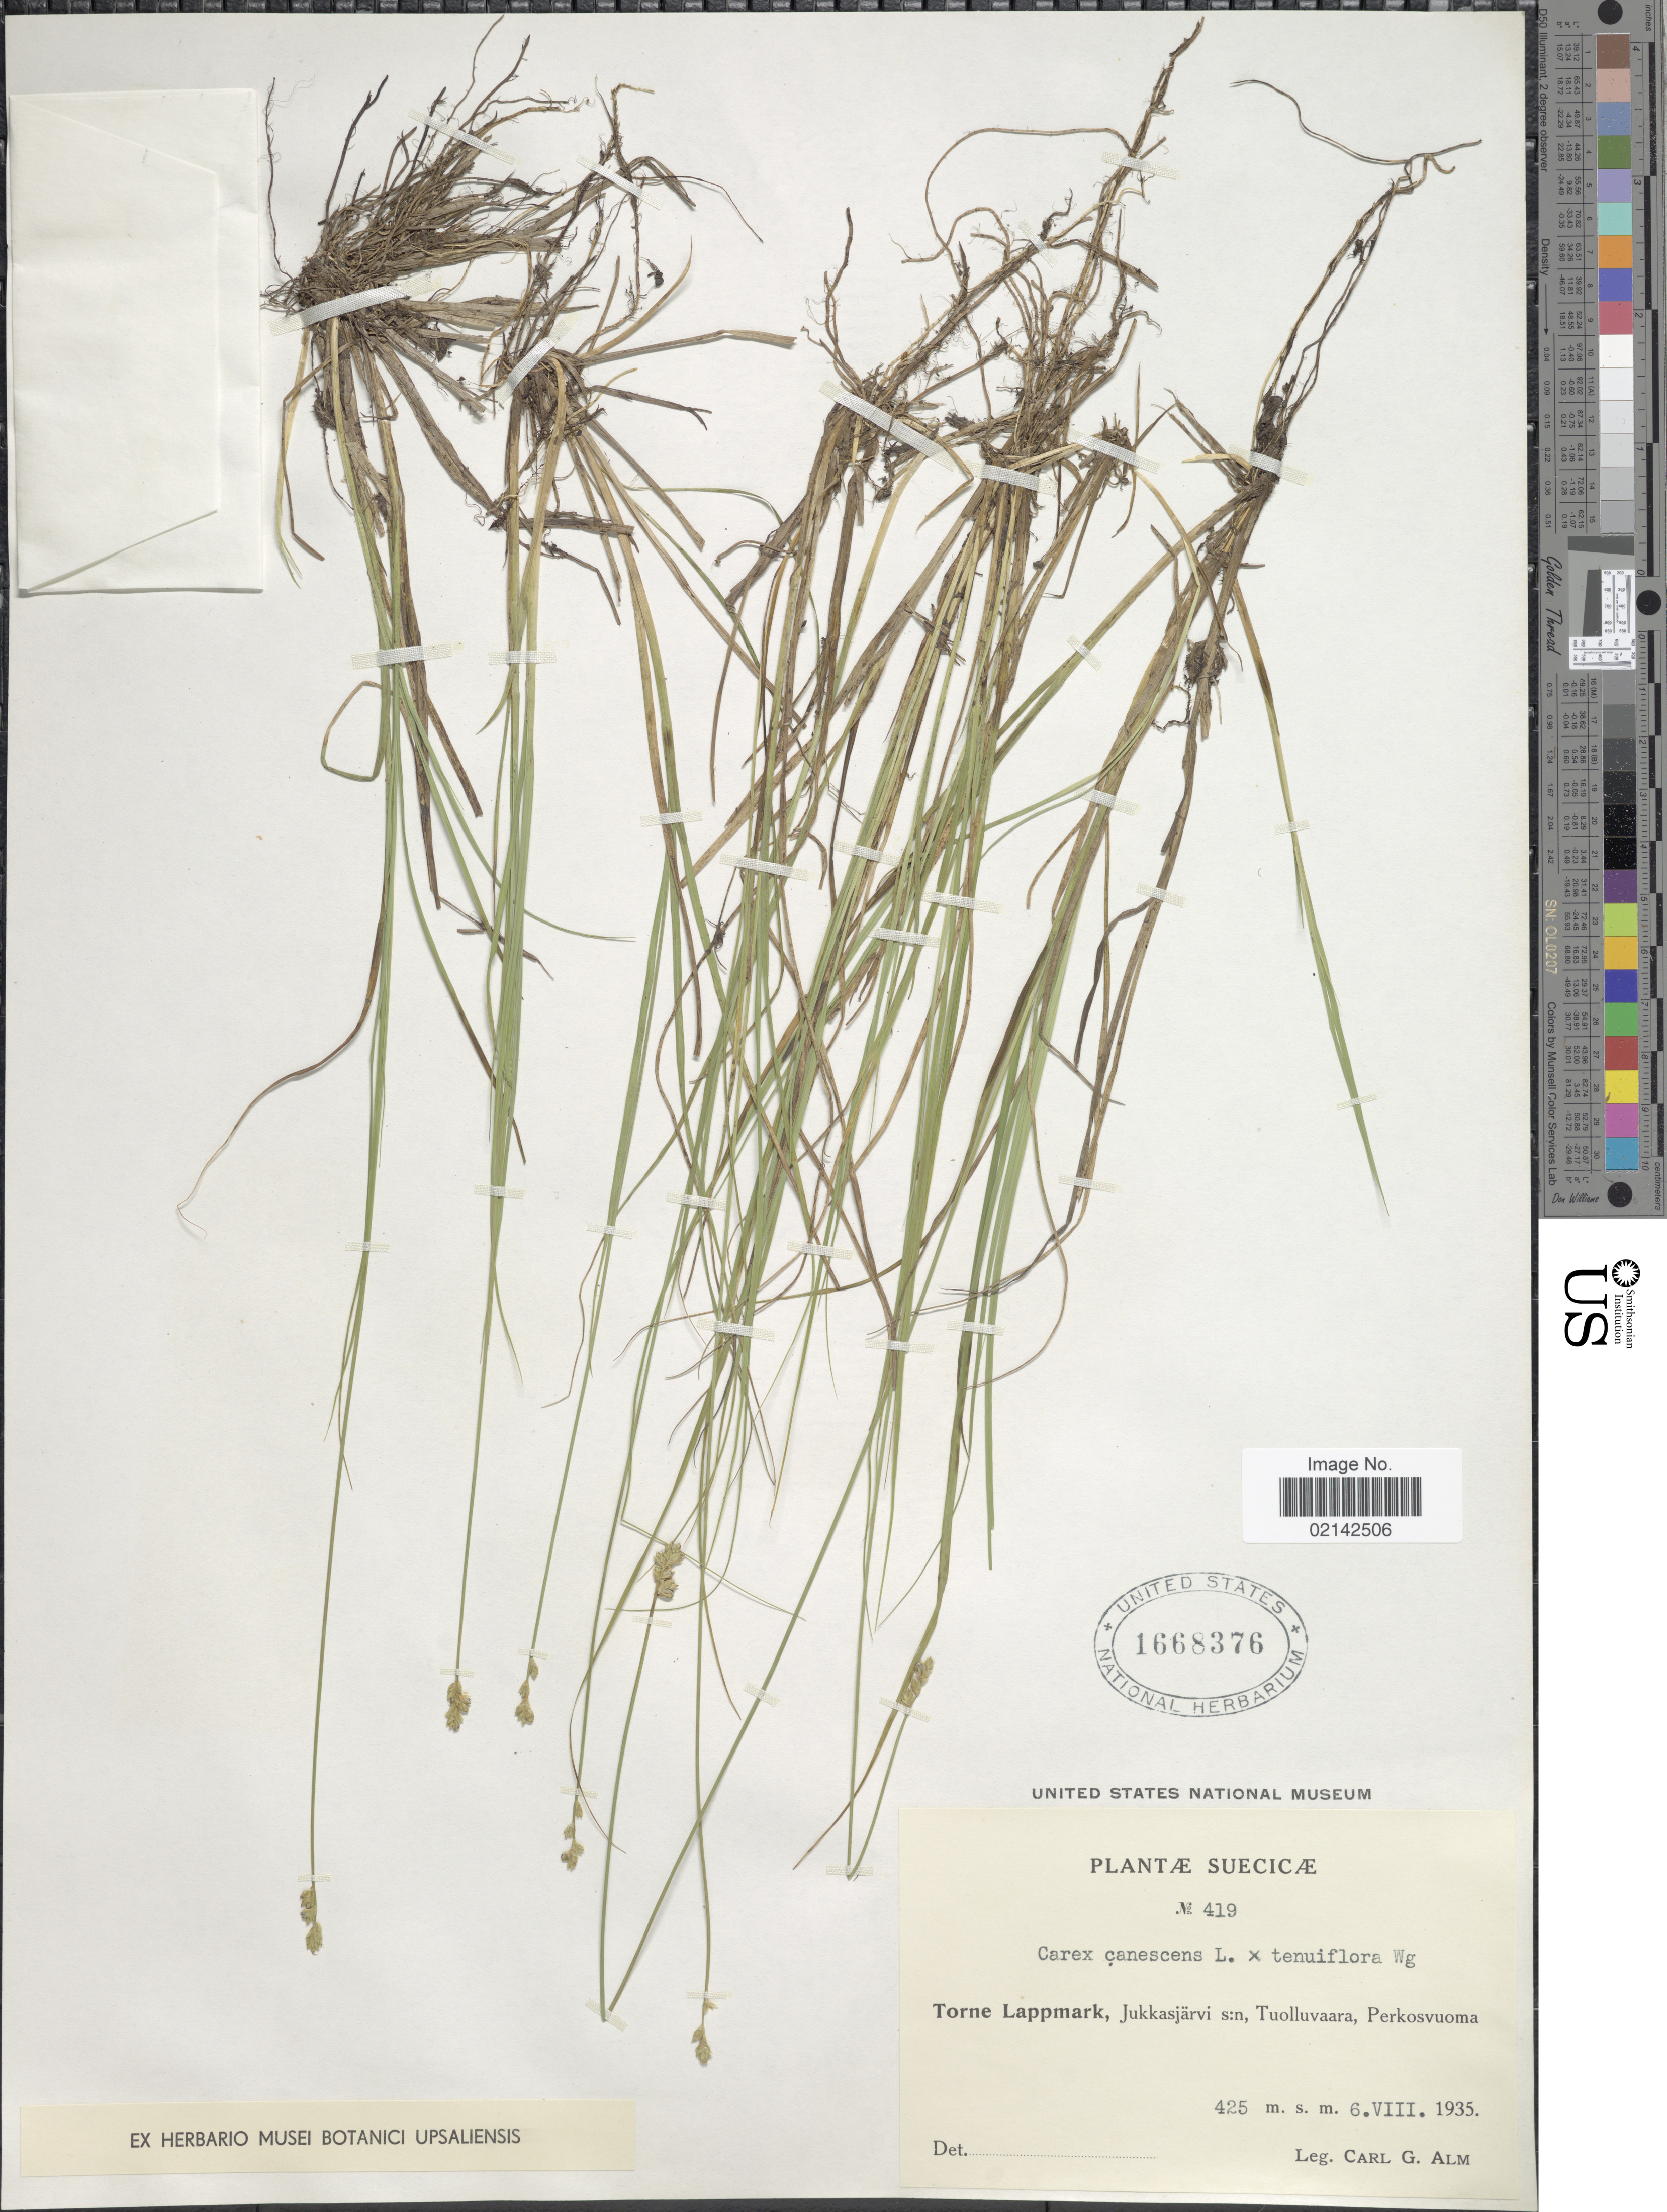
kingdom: Plantae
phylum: Tracheophyta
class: Liliopsida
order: Poales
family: Cyperaceae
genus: Carex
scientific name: Carex canescens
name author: L.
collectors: C. G. Alm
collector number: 419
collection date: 1935-08-06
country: Sweden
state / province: Norrbotten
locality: Suecicae, Torne Lappmark, Jukkasjarvi s:n, Tuolluvaara, Perkosvuoma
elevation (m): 425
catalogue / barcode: US 1668376